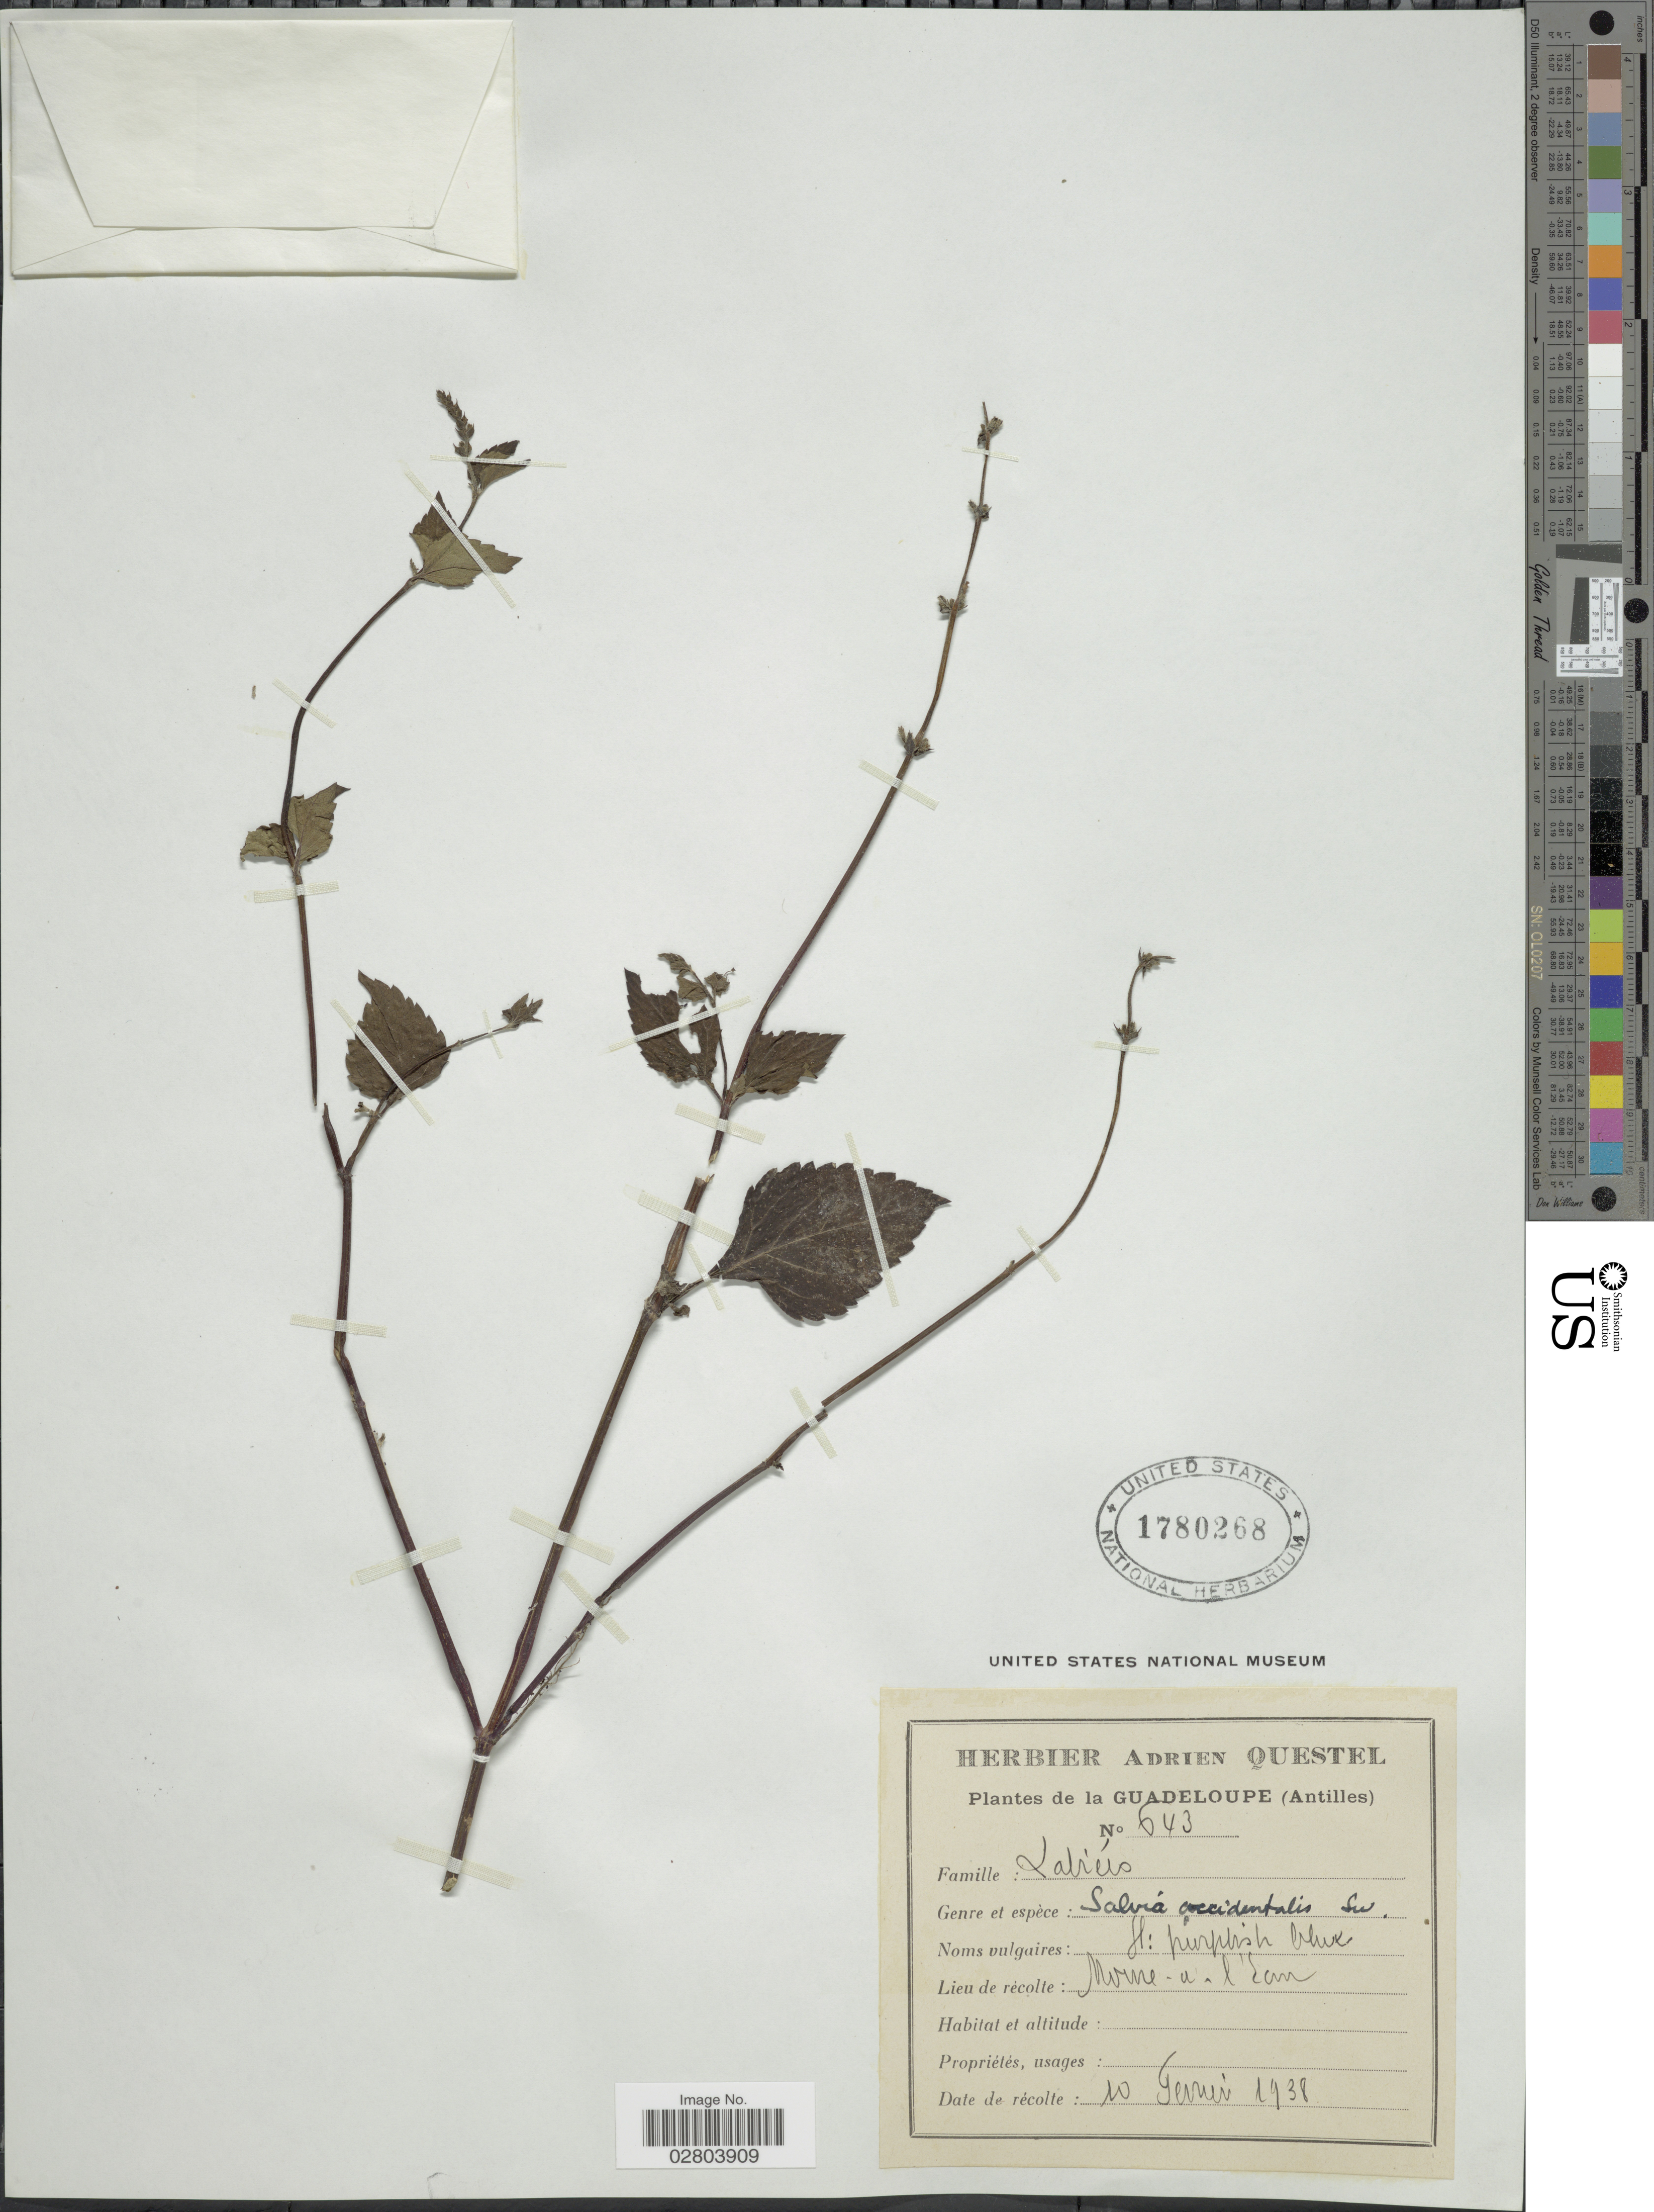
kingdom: Plantae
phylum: Tracheophyta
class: Magnoliopsida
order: Lamiales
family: Lamiaceae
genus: Salvia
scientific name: Salvia occidentalis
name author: Sw.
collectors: ex herb. A. Questal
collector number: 643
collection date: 1938-02-10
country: Guadeloupe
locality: (Antilles) Morne-a-l'Eau.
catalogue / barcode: US 1780268